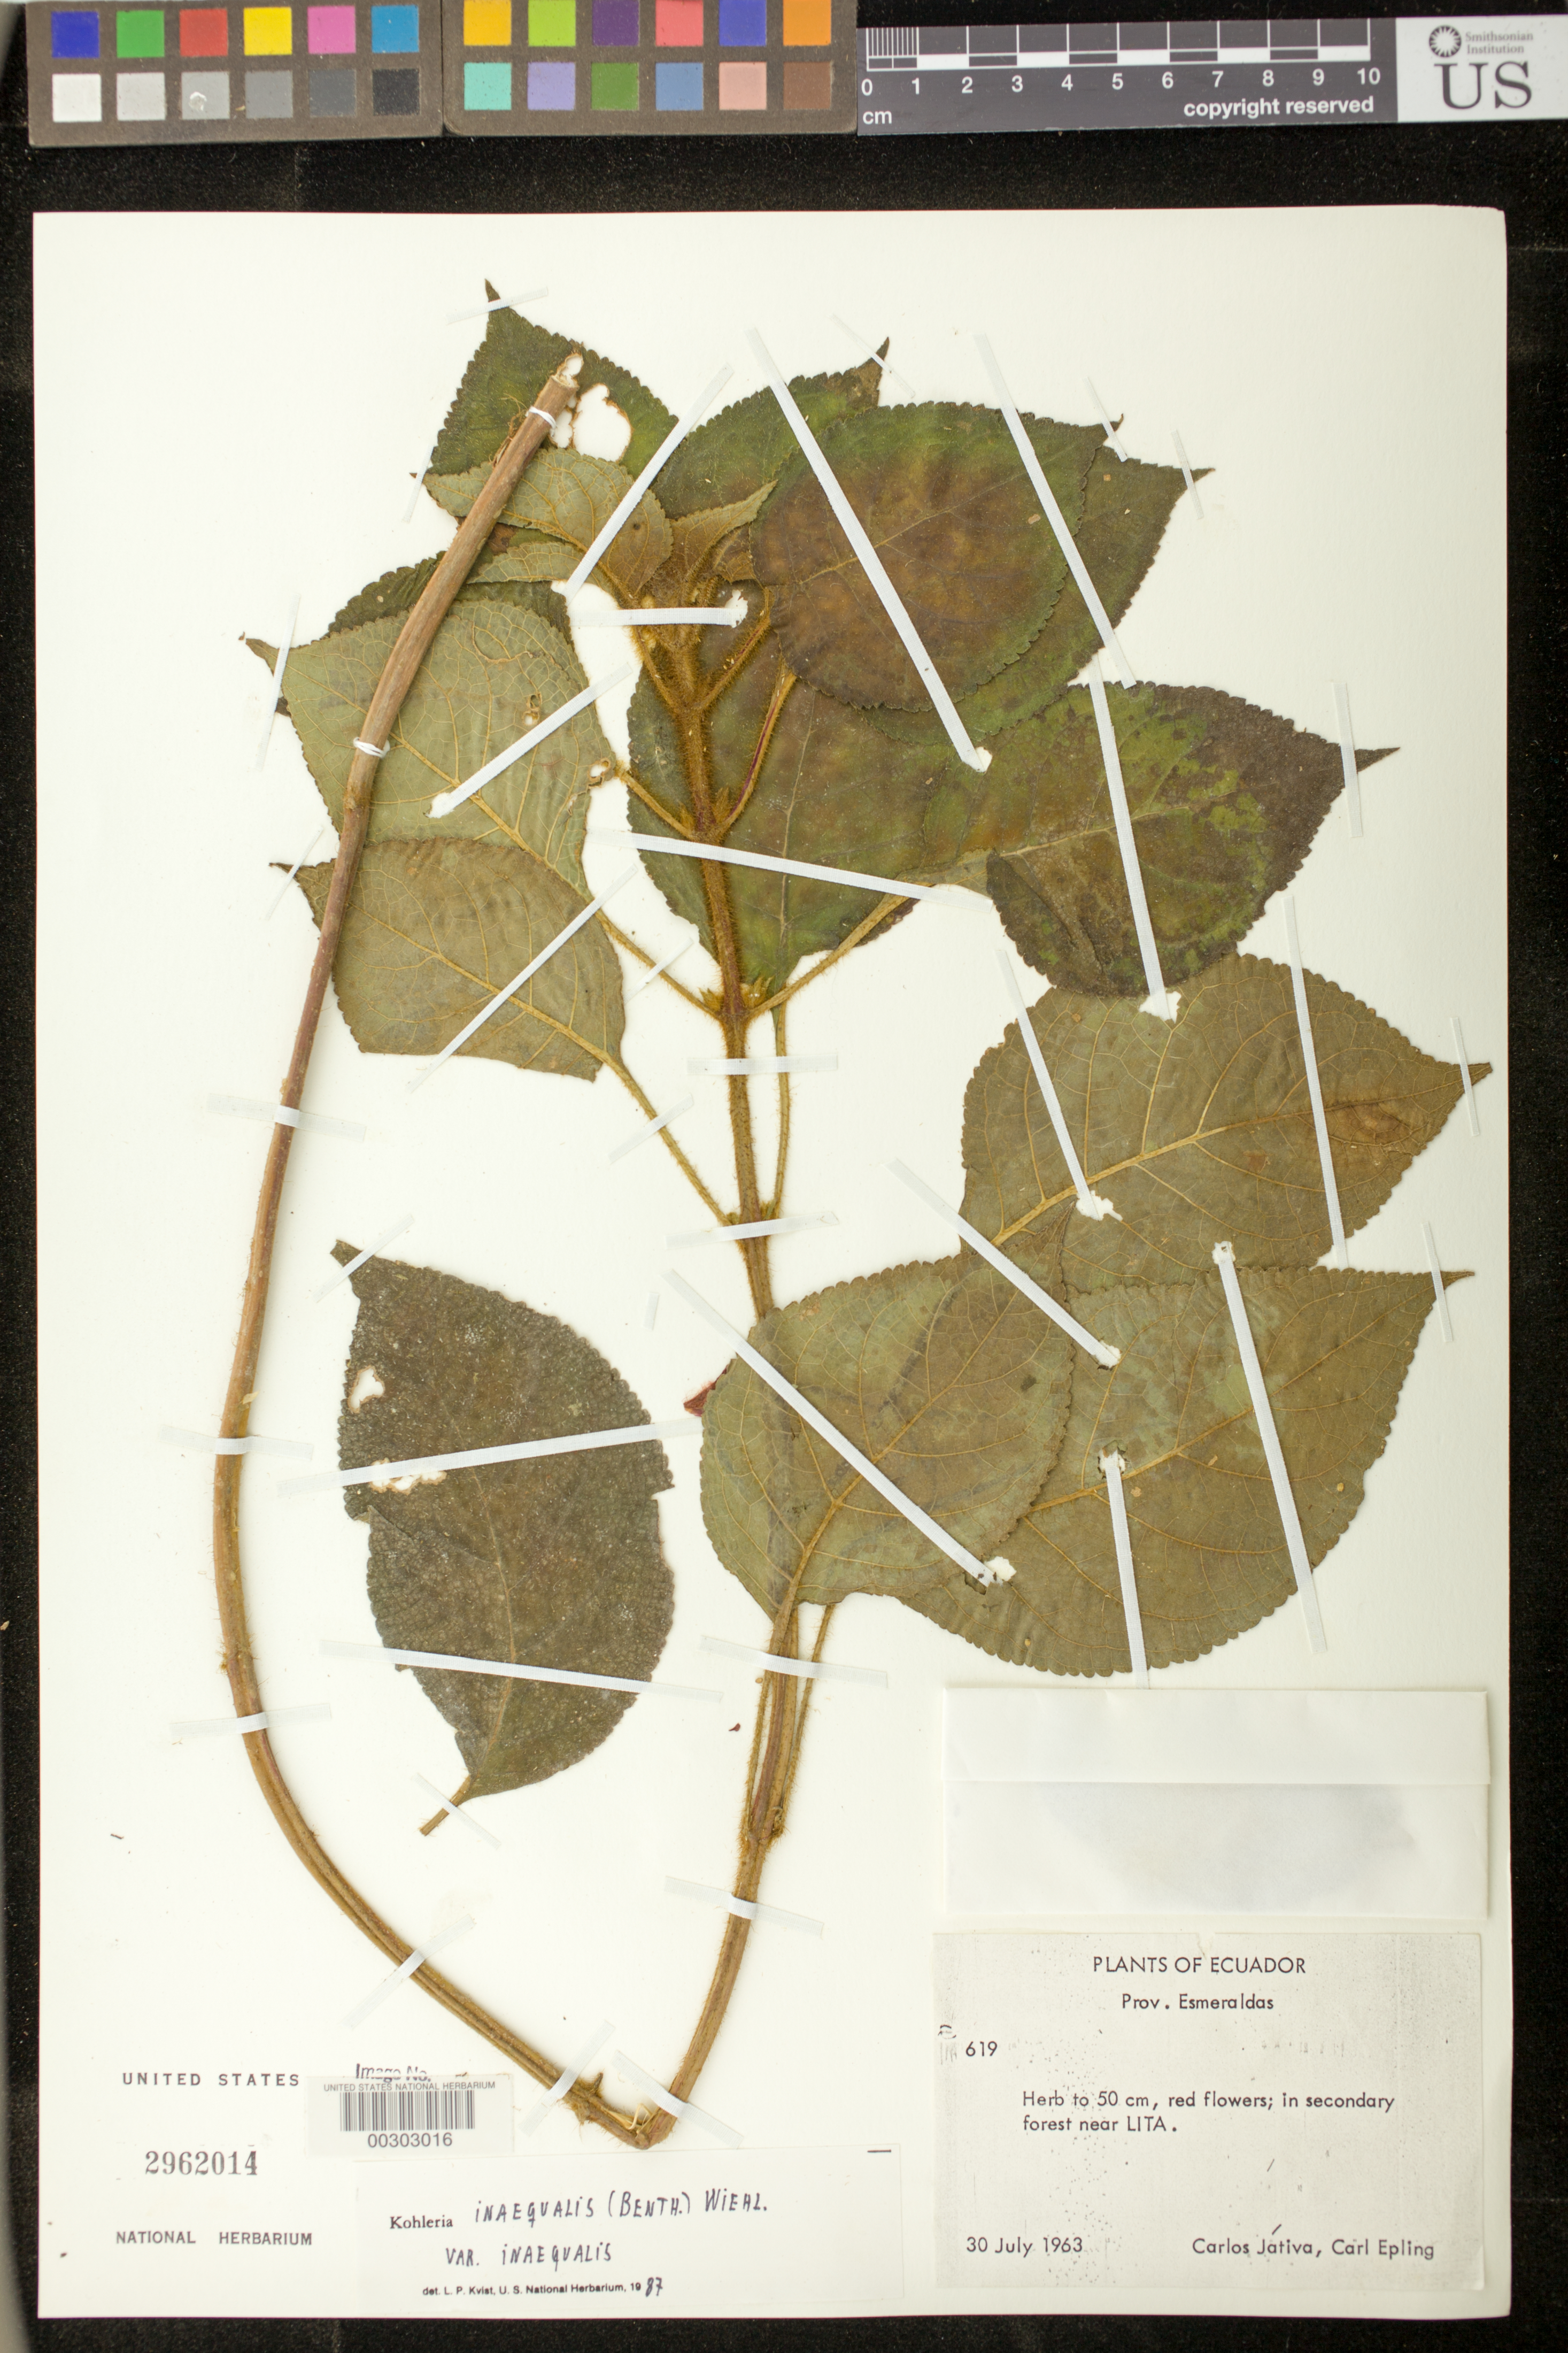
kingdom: Plantae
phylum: Tracheophyta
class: Magnoliopsida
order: Lamiales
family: Gesneriaceae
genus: Kohleria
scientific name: Kohleria inaequalis var. inaequalis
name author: (Benth.) Wiehler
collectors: C. D. Játiva & C. C. Epling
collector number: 619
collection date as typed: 30 Jul 1963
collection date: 1963-07-30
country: Ecuador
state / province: Esmeraldas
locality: Near Lita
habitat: Secondary forest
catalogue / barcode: US 2962014